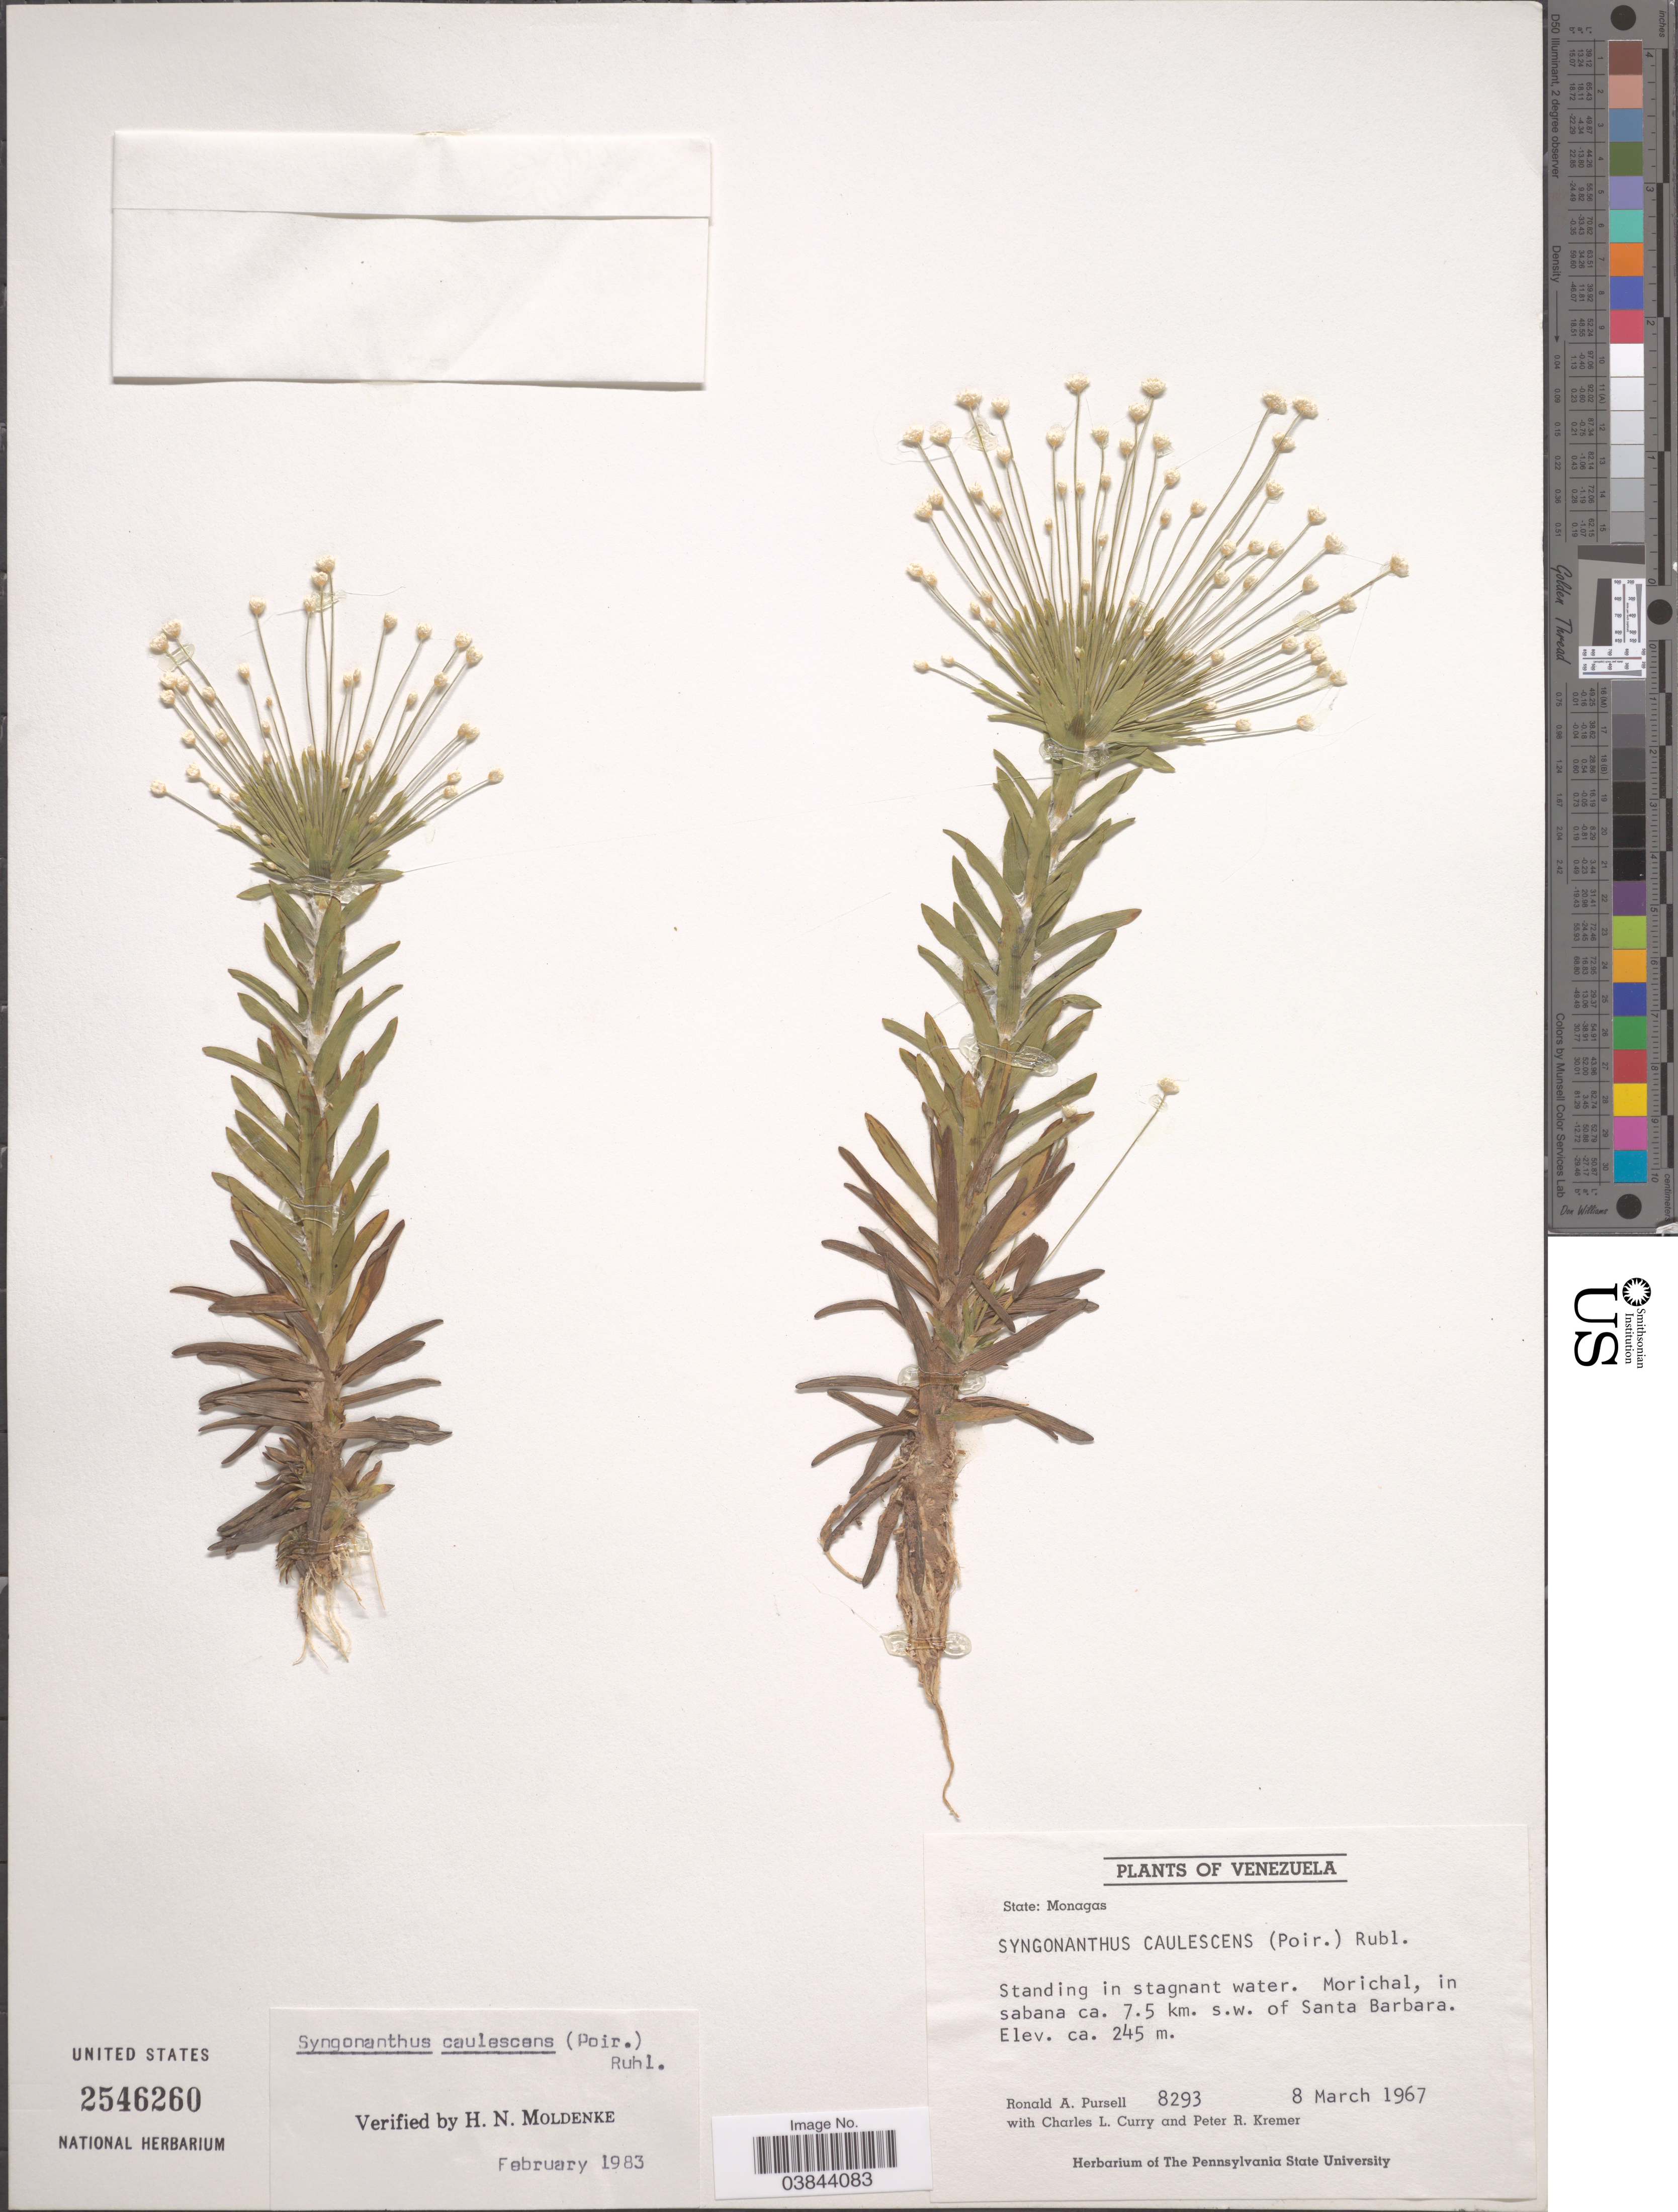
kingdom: Plantae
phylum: Tracheophyta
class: Liliopsida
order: Poales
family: Eriocaulaceae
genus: Syngonanthus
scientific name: Syngonanthus caulescens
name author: (Poir.) Ruhland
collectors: R. A. Pursell, C. L. Curry & P. Kremer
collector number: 8293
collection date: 1967-03-08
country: Venezuela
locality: Morichal, in sabana ca. 7.5 km. s.w. of Santa Barbara.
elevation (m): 245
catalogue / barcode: US 2546260